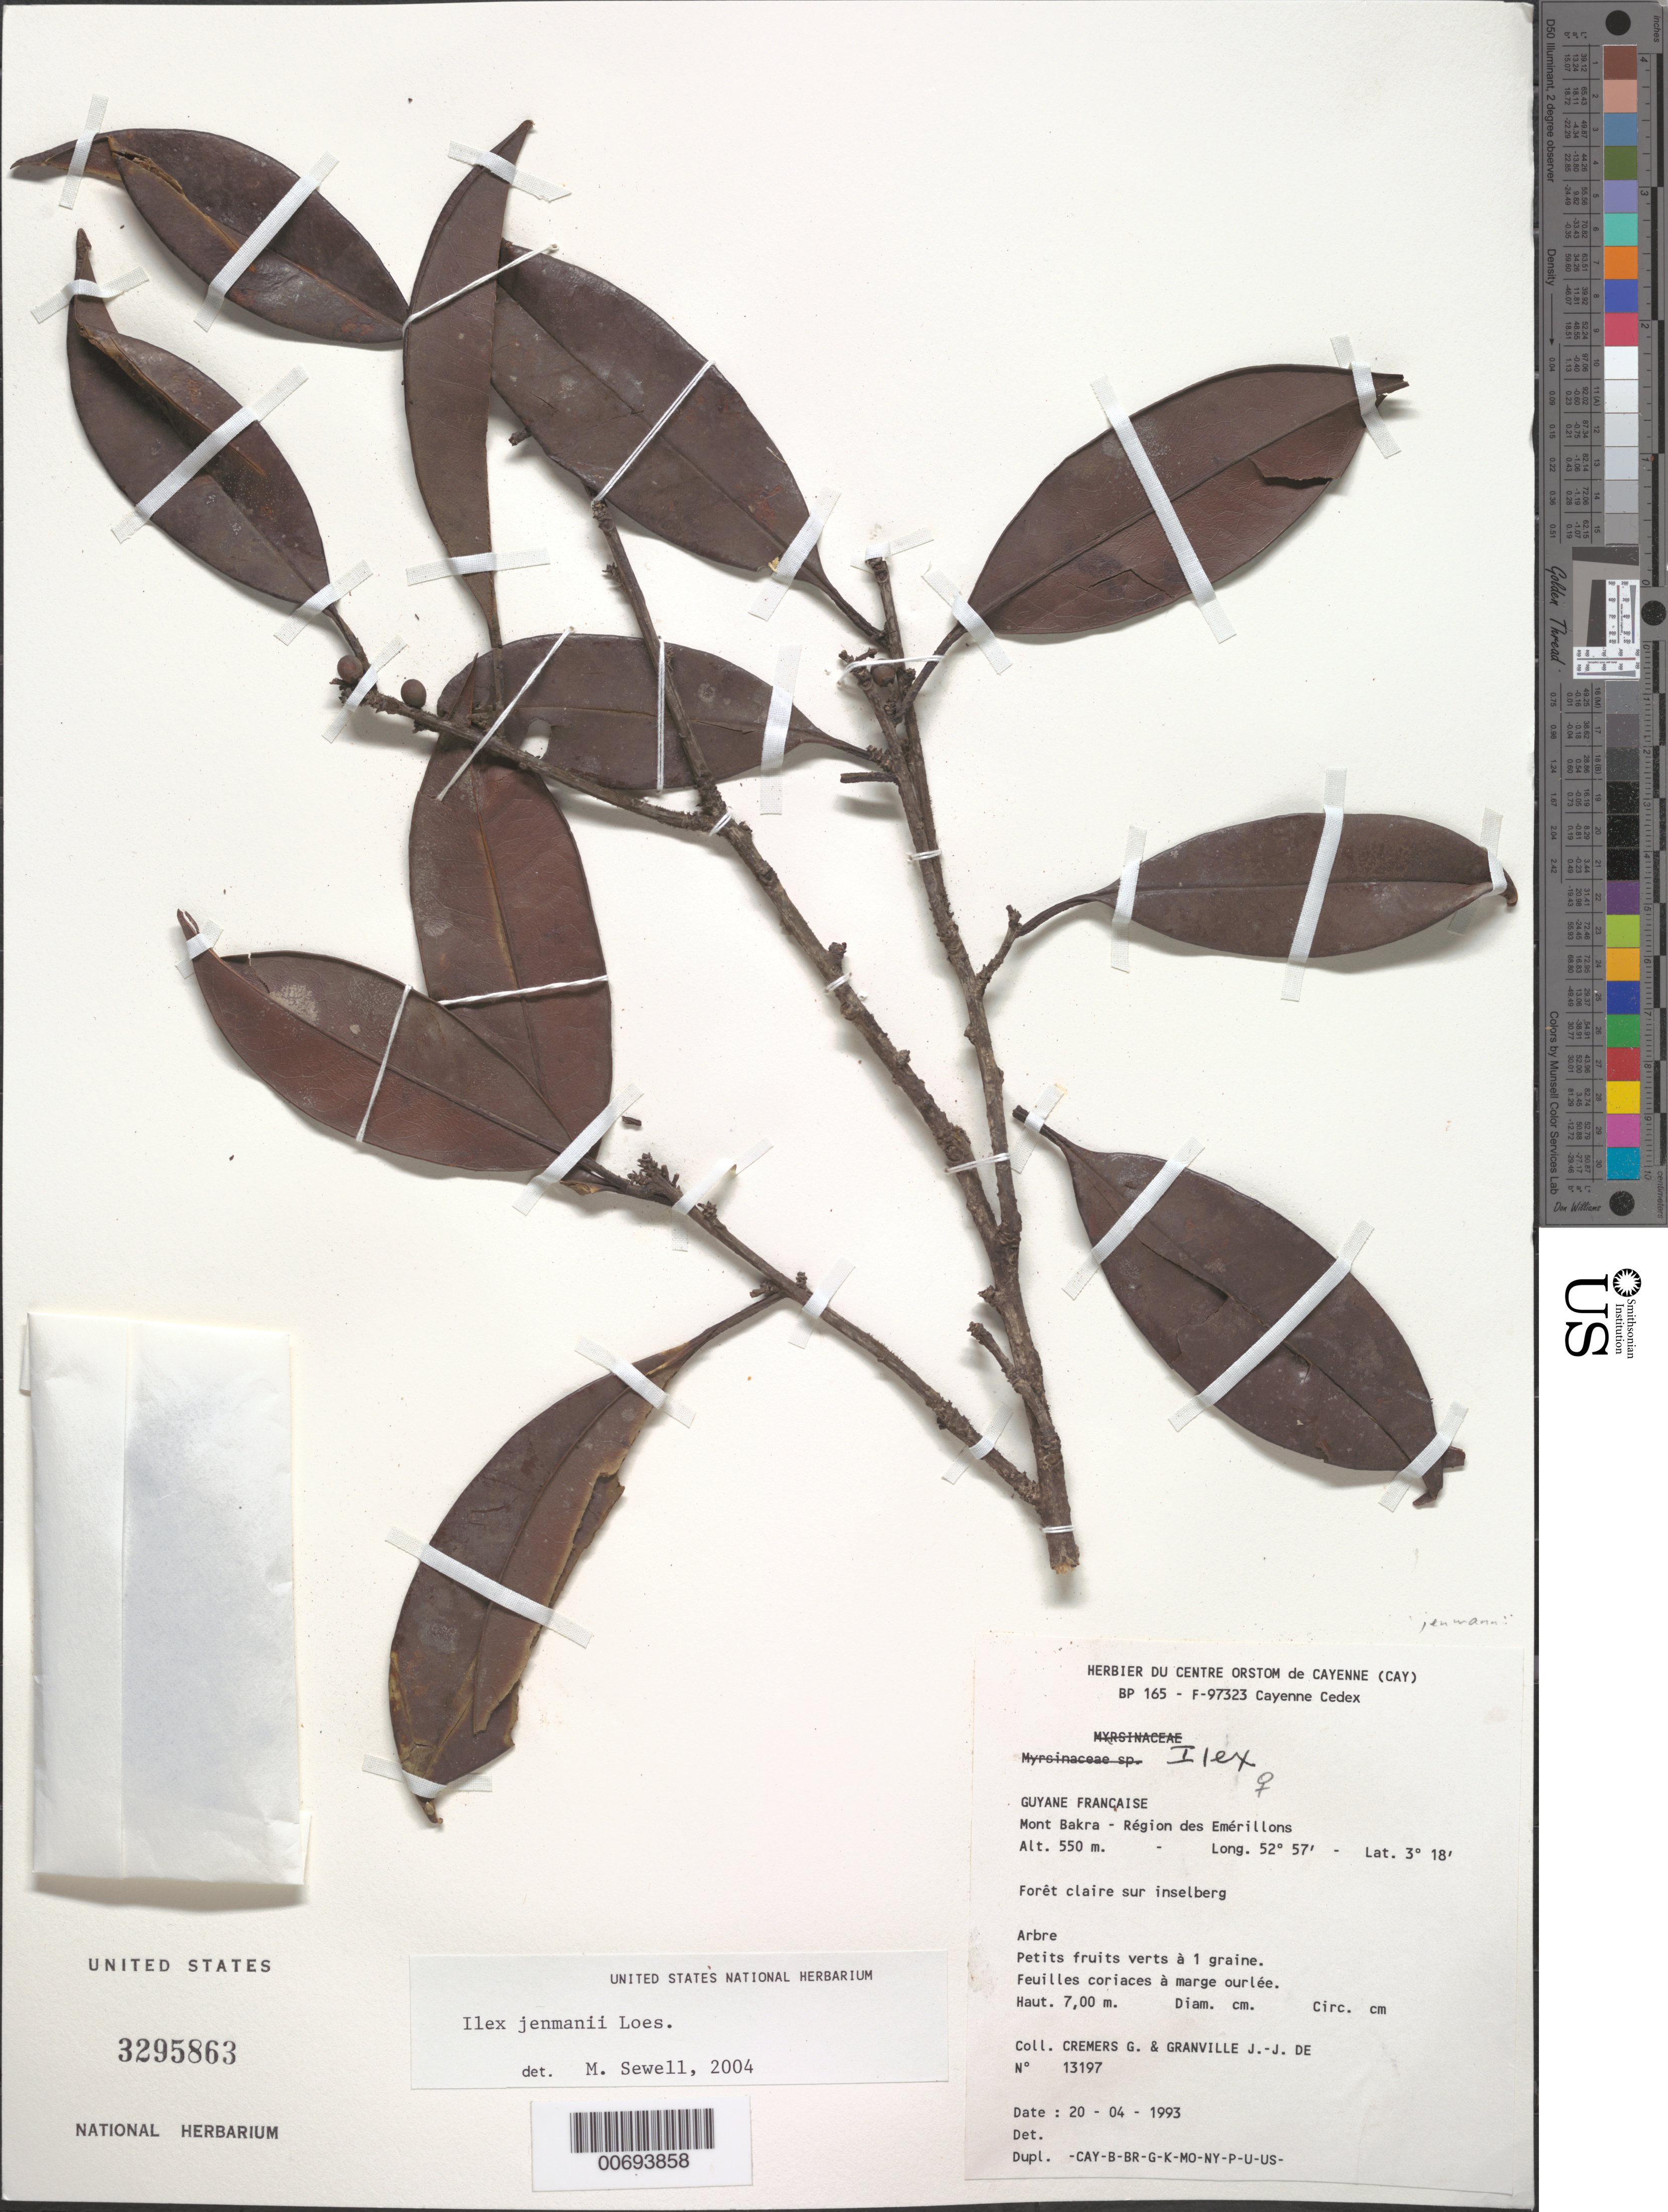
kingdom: Plantae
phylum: Tracheophyta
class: Magnoliopsida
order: Aquifoliales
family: Aquifoliaceae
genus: Ilex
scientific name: Ilex jenmanii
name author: Loes.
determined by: Sewell, M.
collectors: G. Cremers & J.-J. de Granville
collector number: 13197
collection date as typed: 20-Apr-93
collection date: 1993-04-20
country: French Guiana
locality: Mont Bakra, région des Emérillons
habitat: Forêt claire sur inselberg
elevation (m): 550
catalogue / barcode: US 3295863